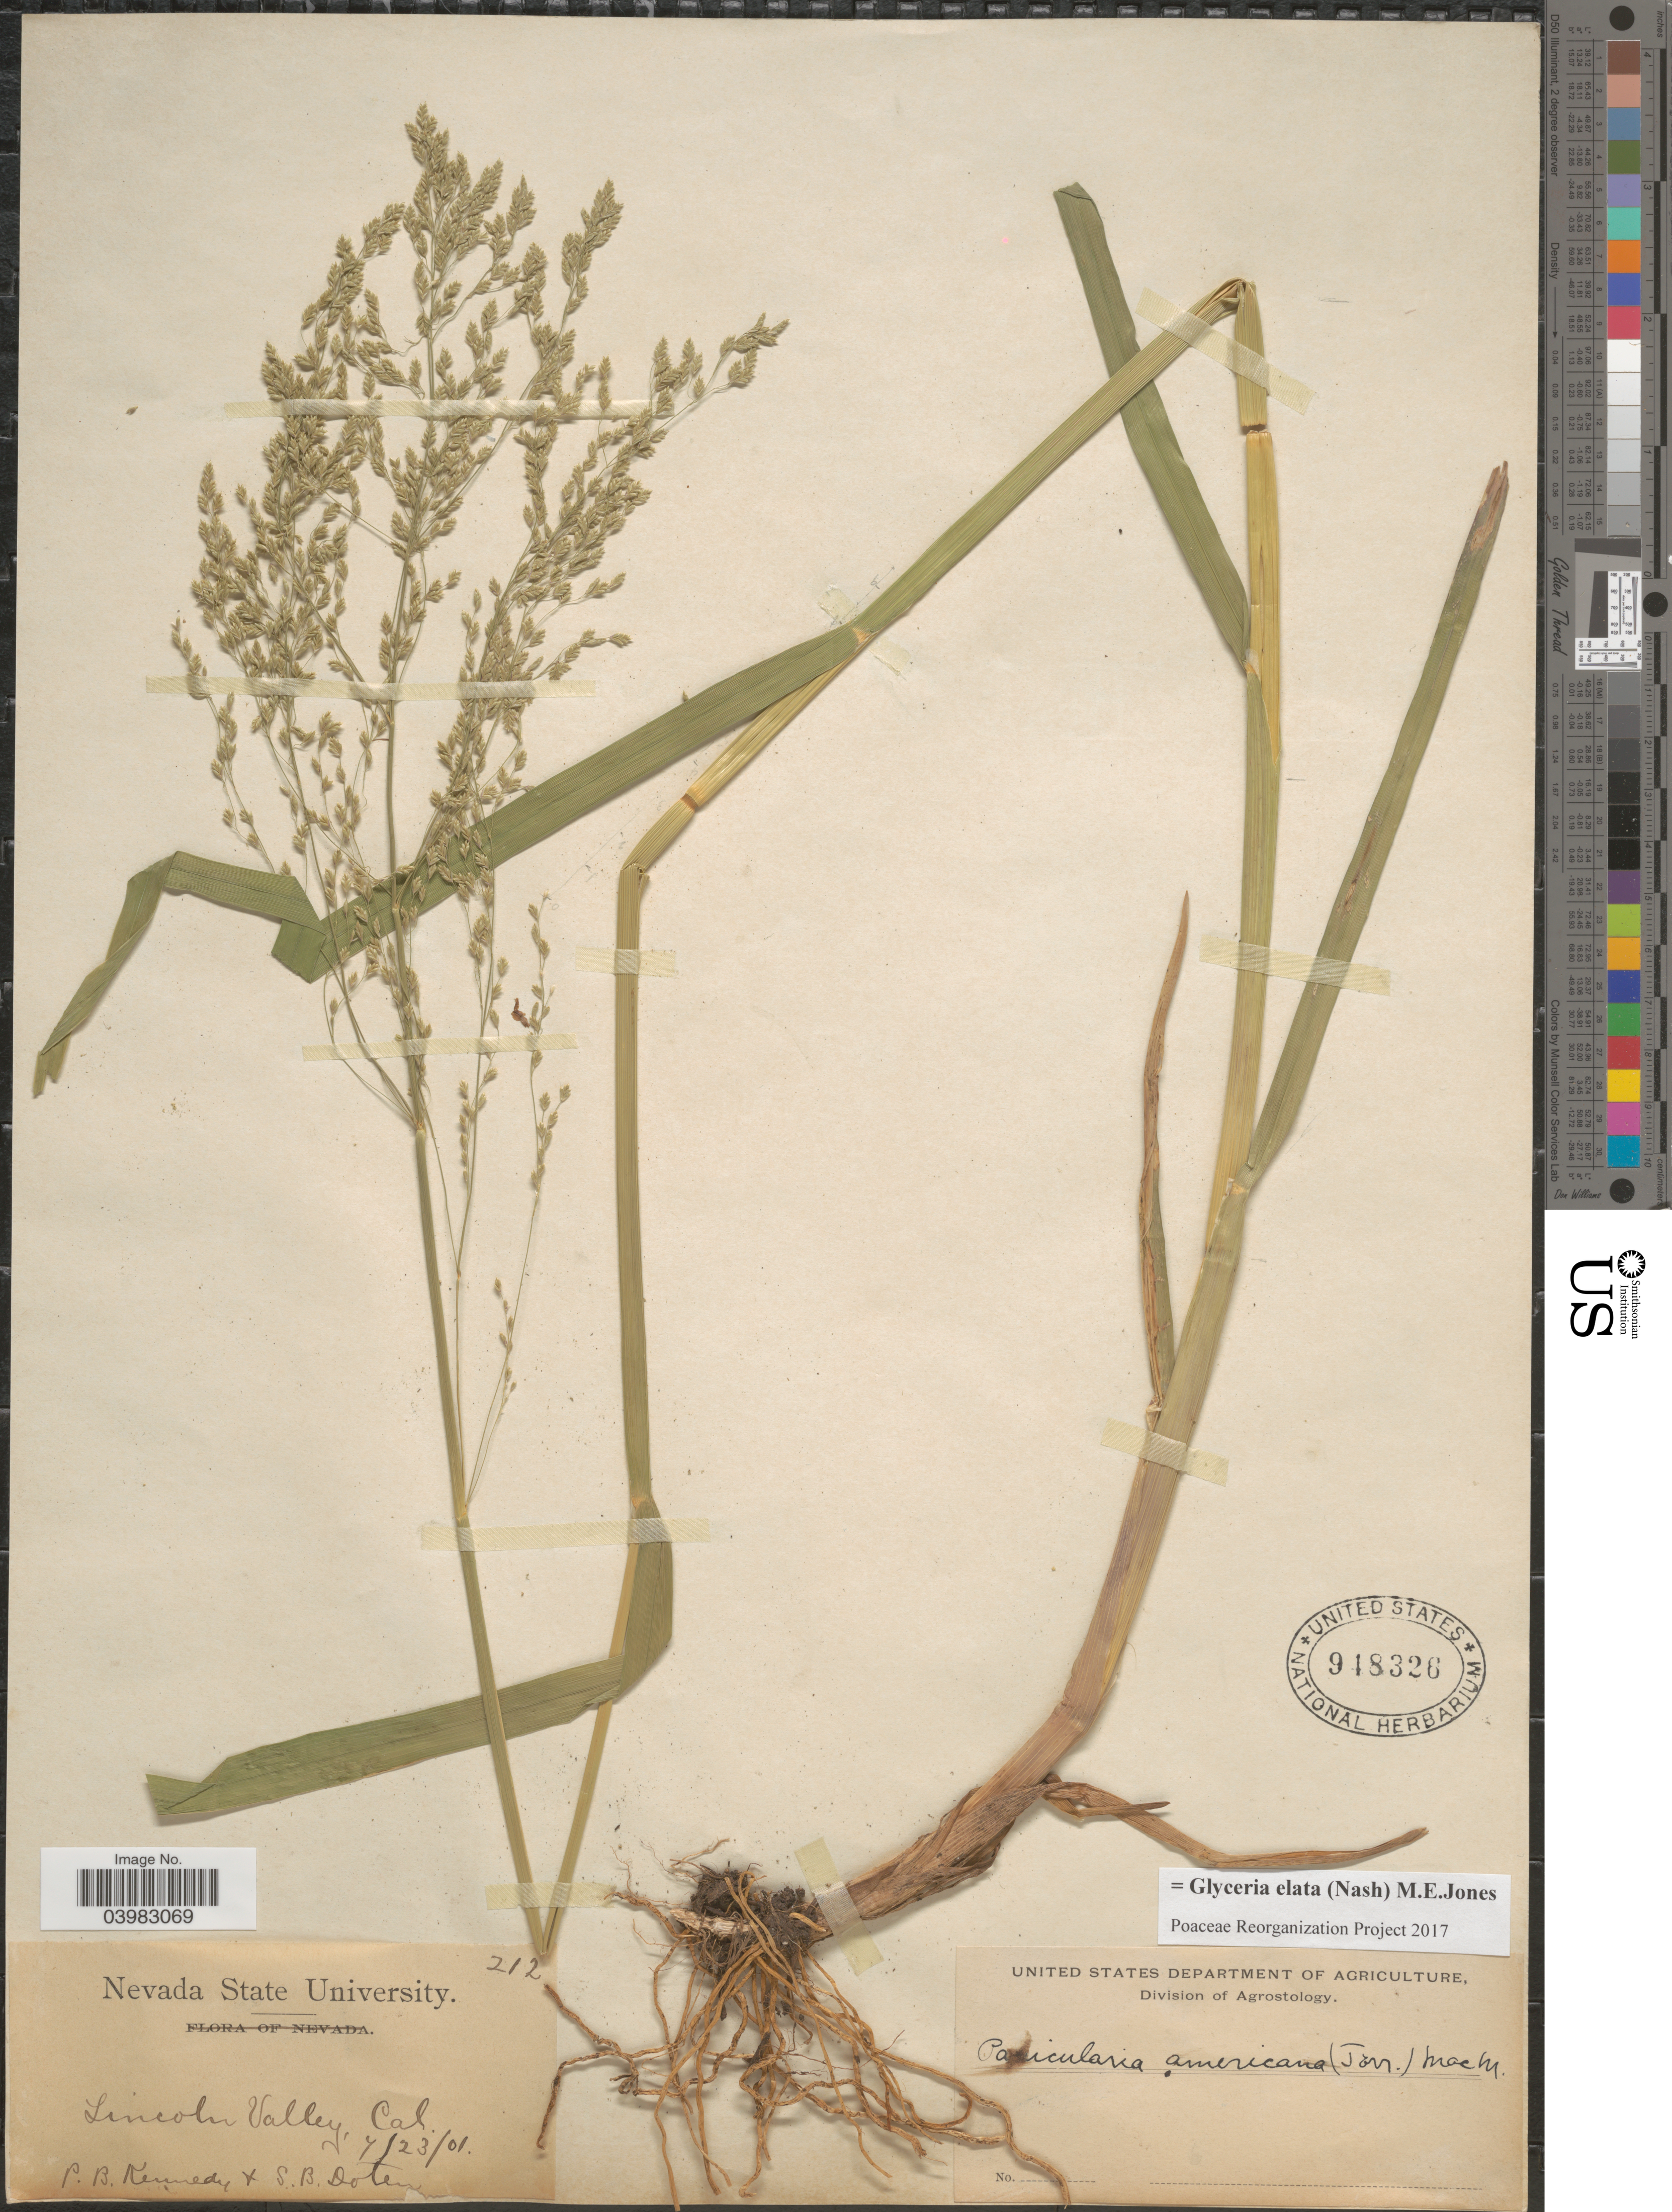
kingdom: Plantae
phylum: Tracheophyta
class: Liliopsida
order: Poales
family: Poaceae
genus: Glyceria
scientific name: Glyceria elata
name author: (Nash) M.E. Jones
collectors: P. B. Kennedy & S. Doten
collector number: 212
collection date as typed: Transcribed d/m/y: 23/7/1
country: United States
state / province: California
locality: Lincoln Valley.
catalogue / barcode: US 948326